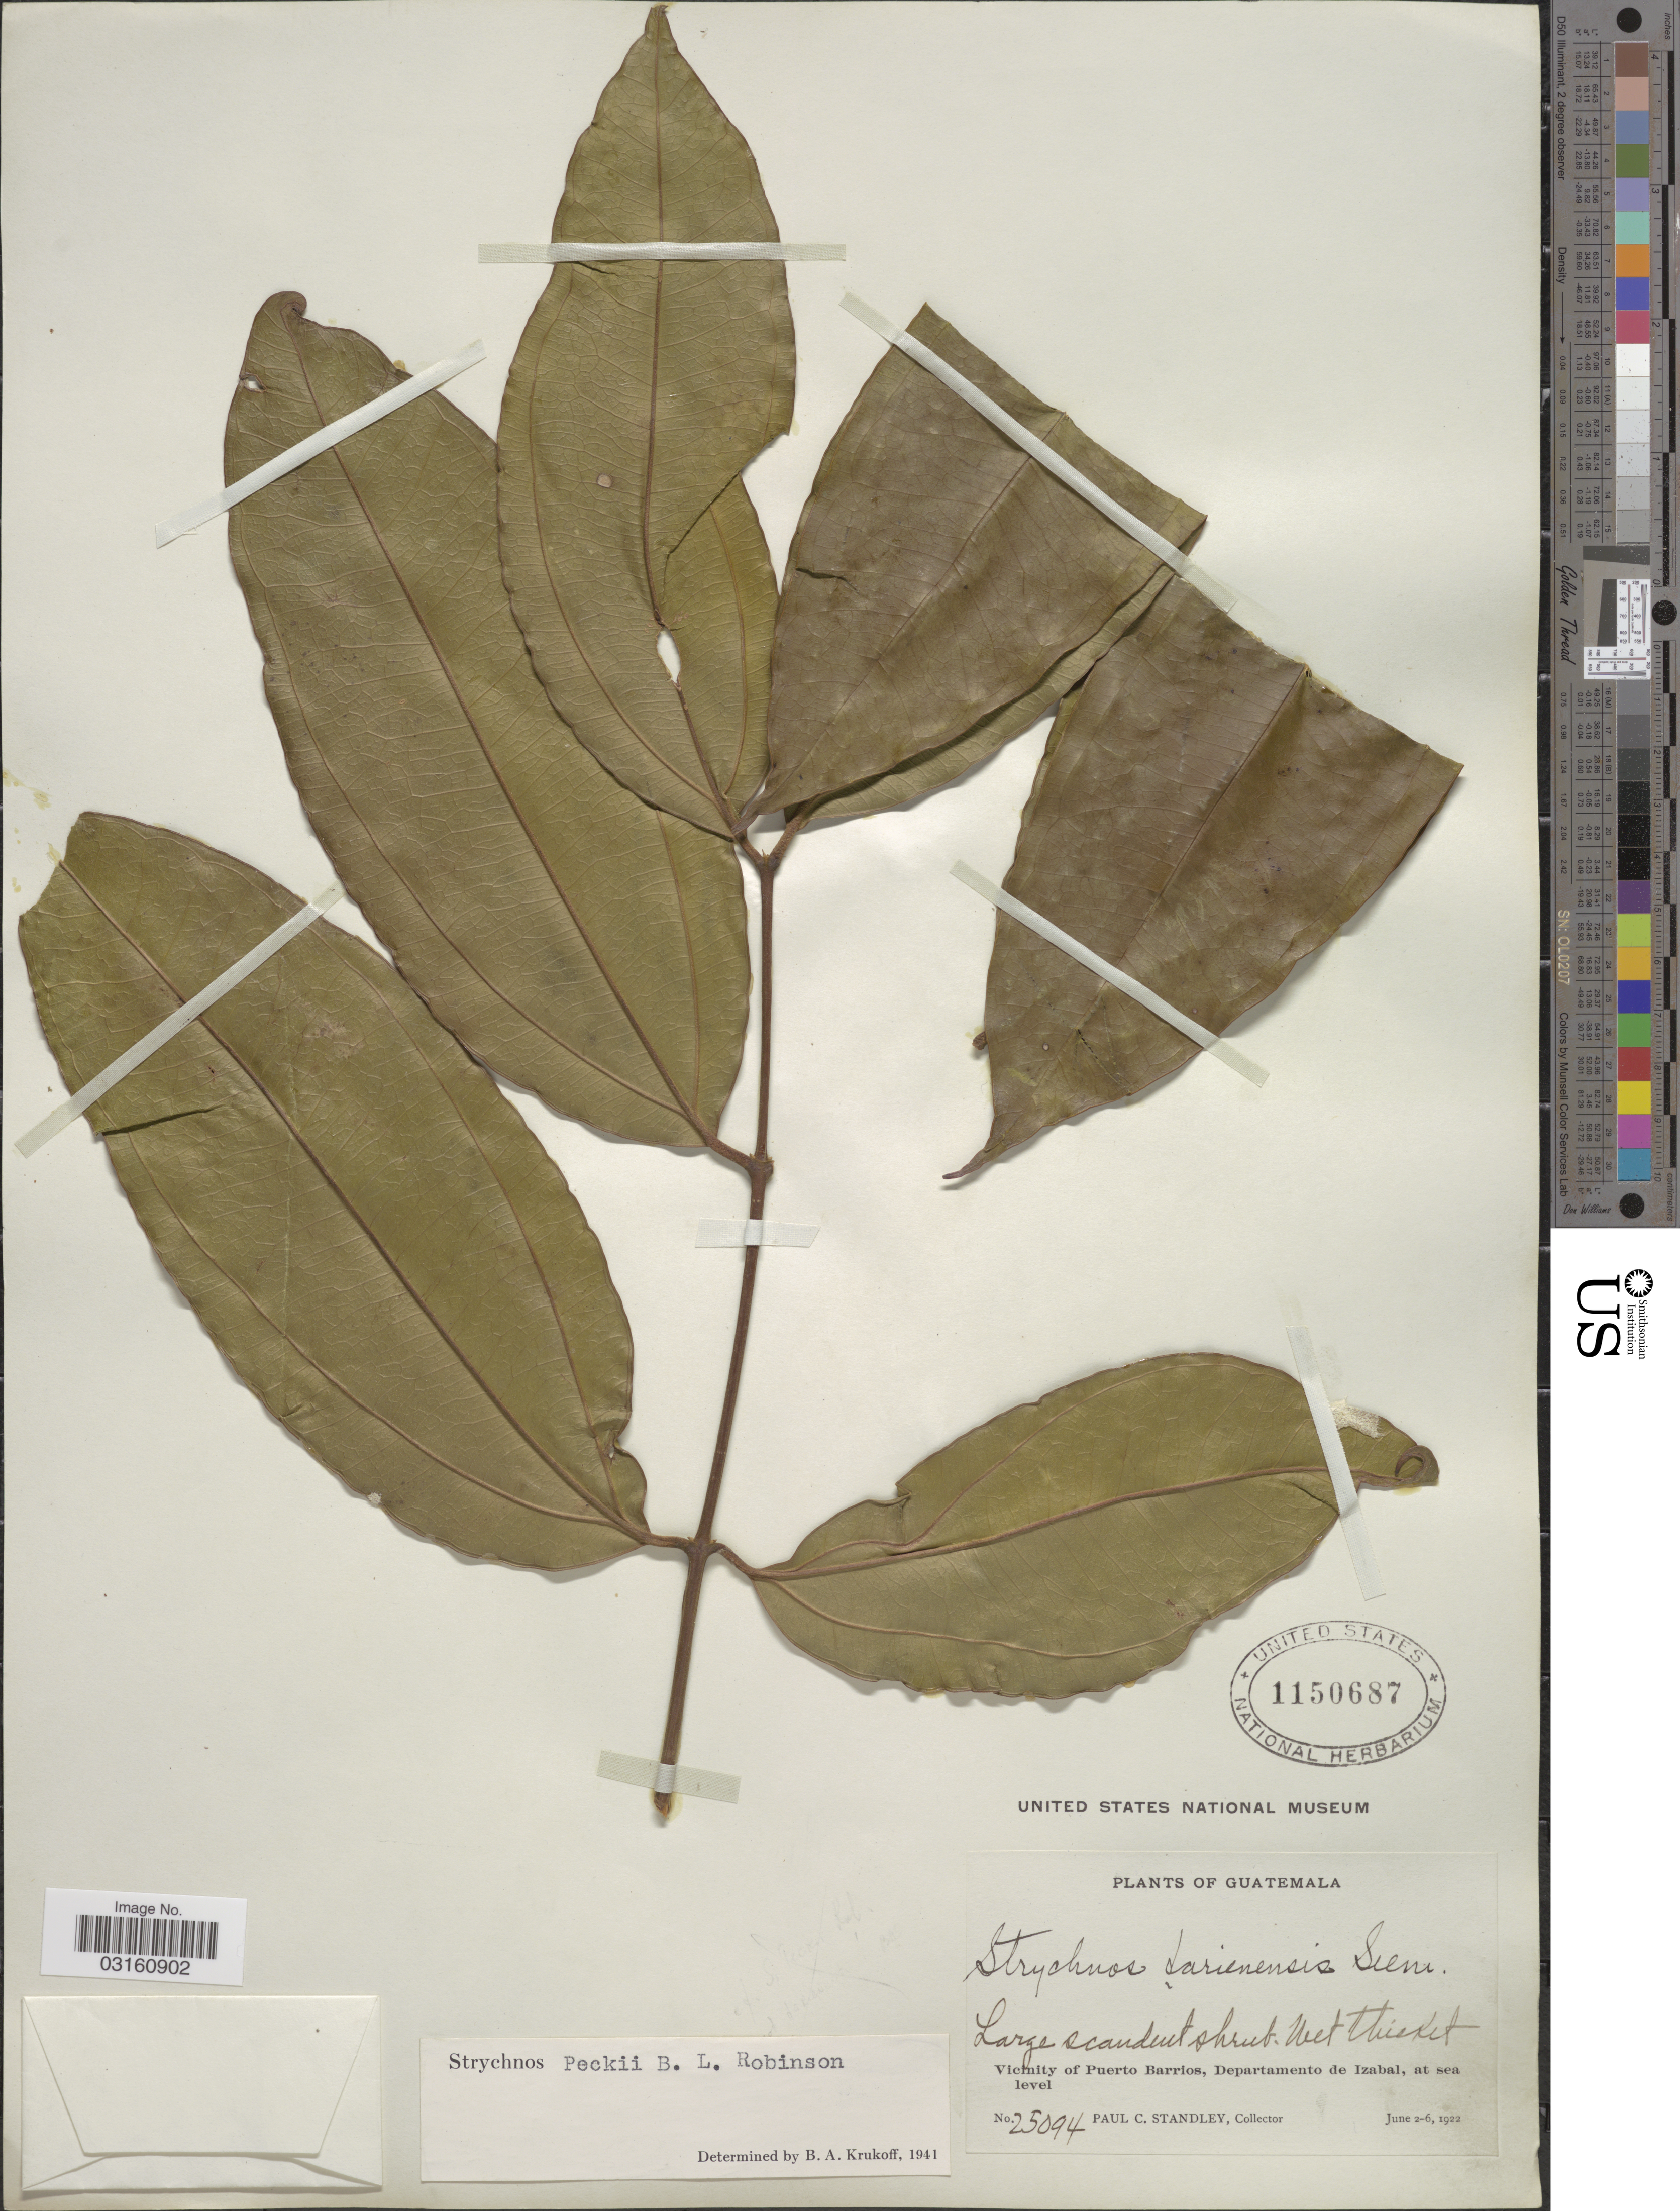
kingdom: Plantae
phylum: Tracheophyta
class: Magnoliopsida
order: Gentianales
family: Loganiaceae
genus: Strychnos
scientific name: Strychnos peckii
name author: B.L. Rob.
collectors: P. C. Standley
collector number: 25094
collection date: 1922-06-02/1922-06-06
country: Guatemala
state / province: Izabal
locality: Vicinity of Puerto Barrios, Departamento de Izabal.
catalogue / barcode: US 1150687